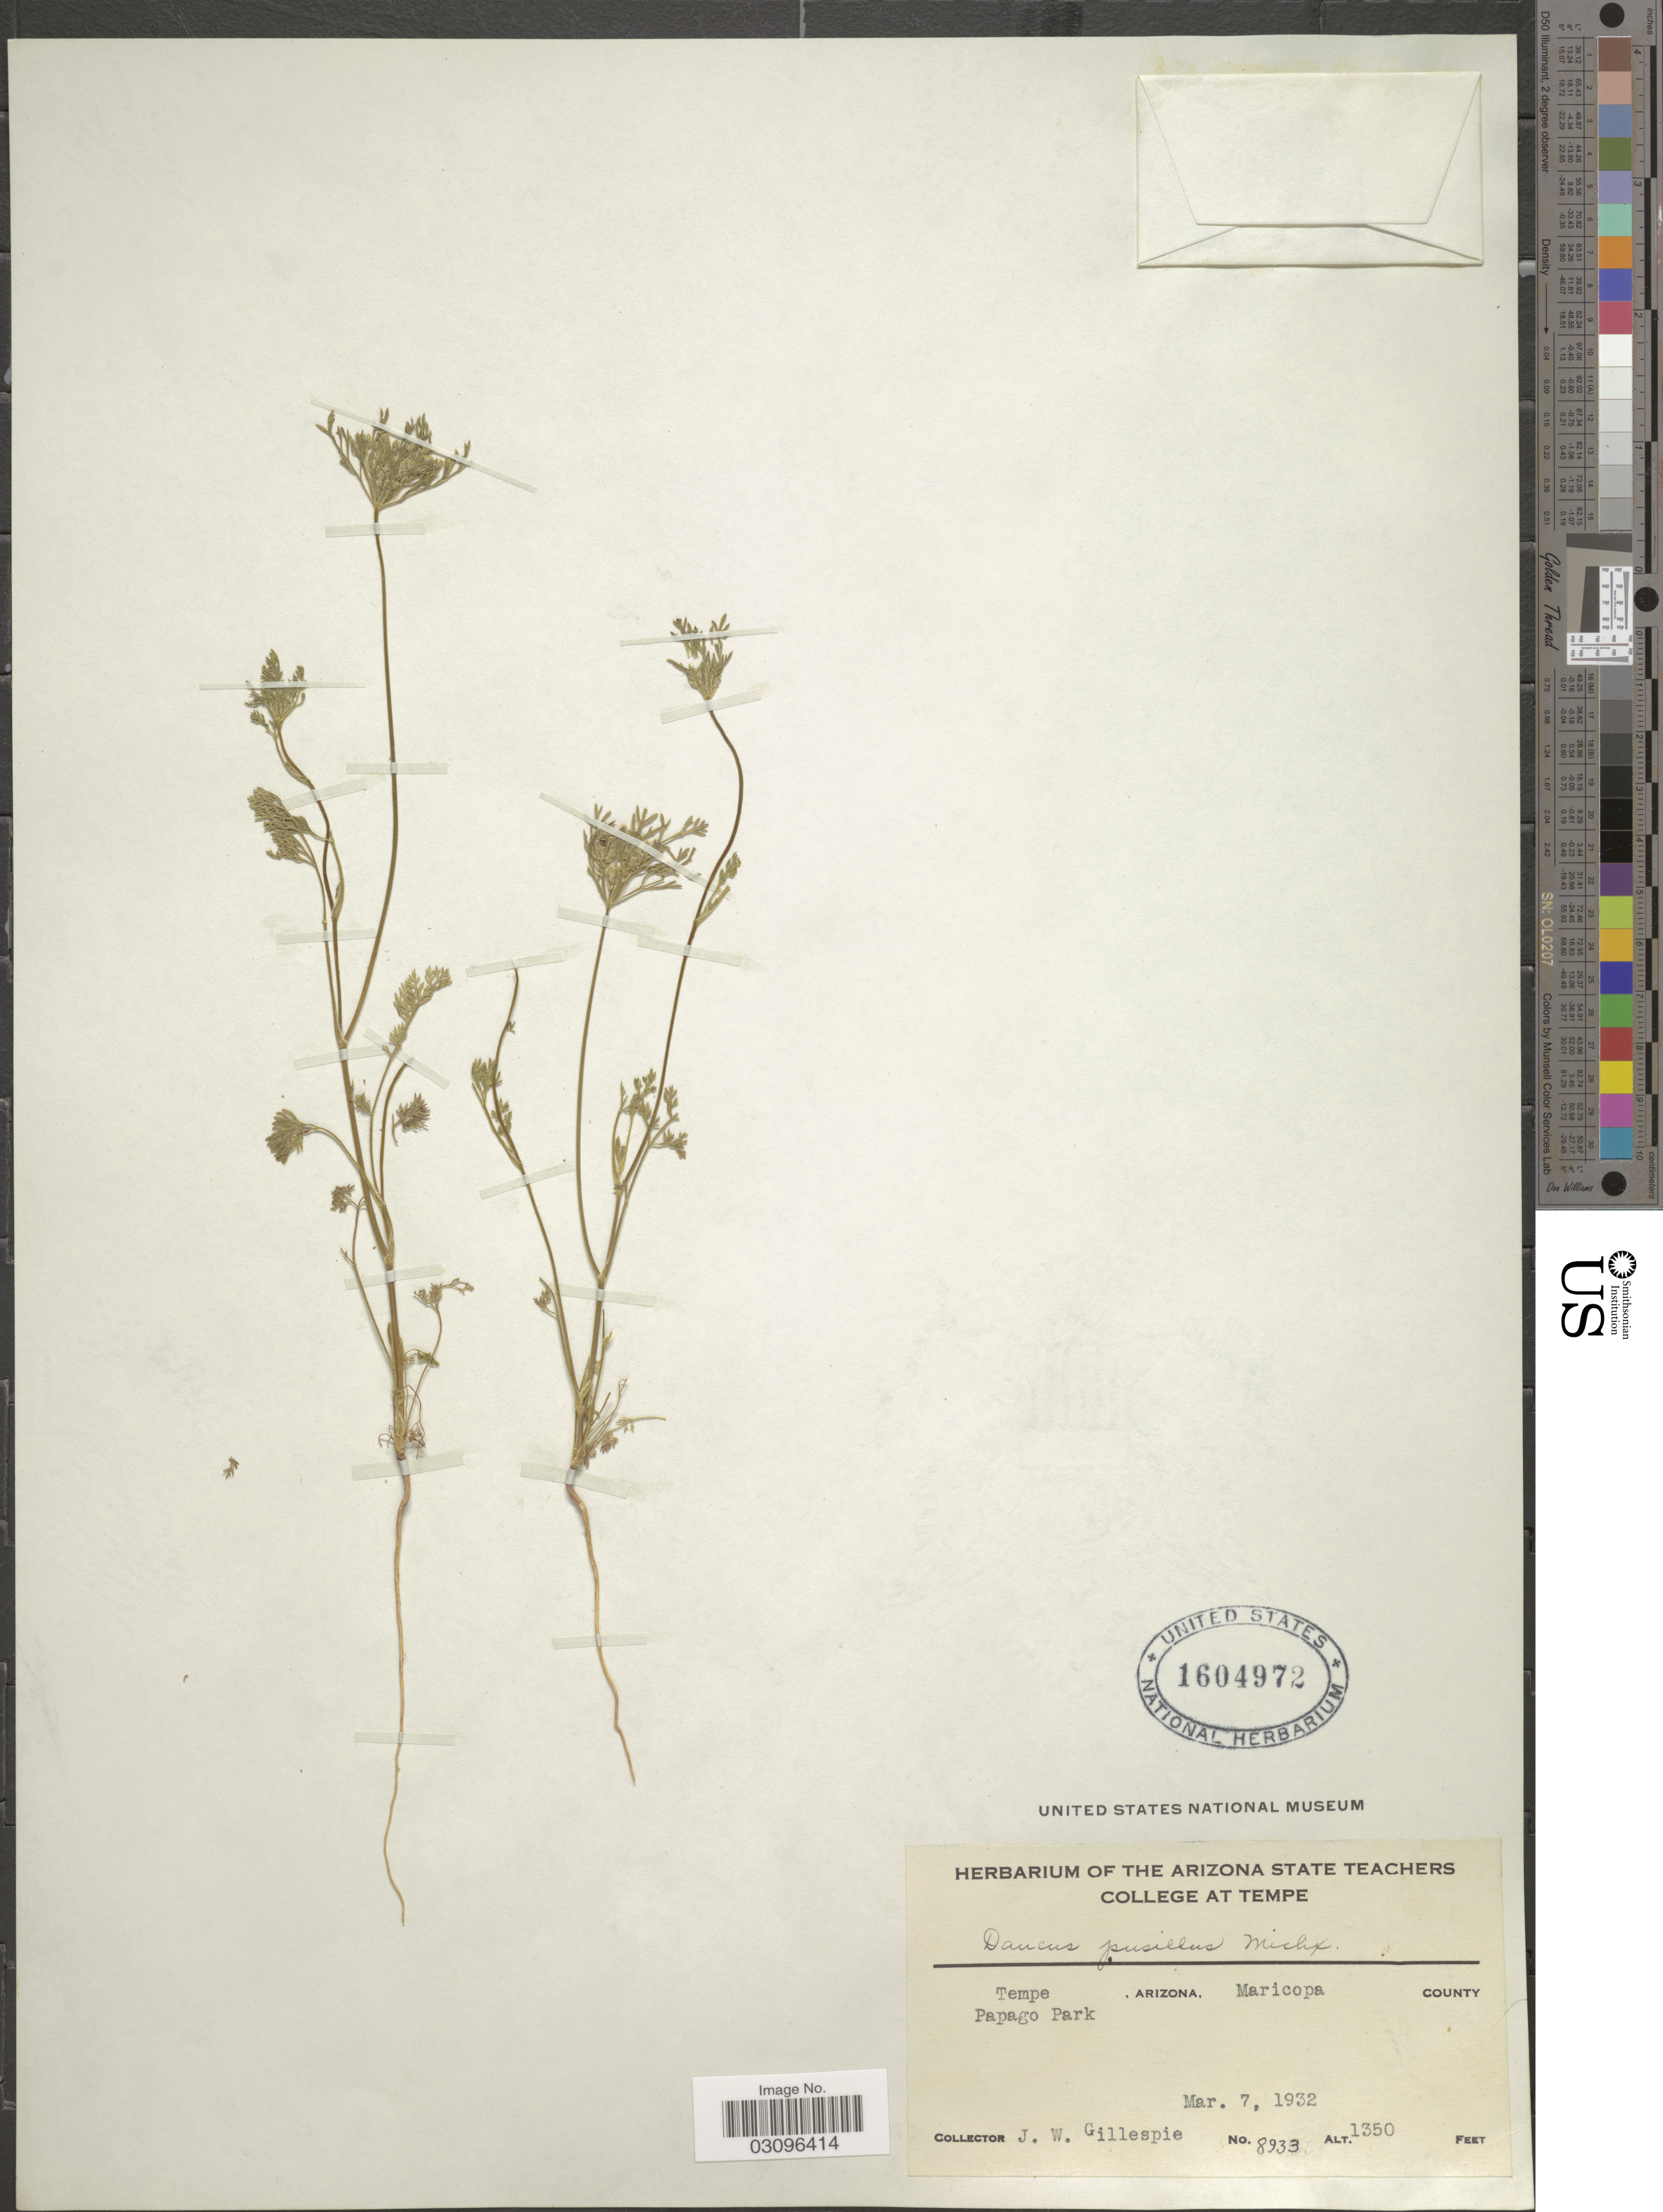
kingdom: Plantae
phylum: Tracheophyta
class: Magnoliopsida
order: Apiales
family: Apiaceae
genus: Daucus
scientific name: Daucus pusillus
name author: Michx.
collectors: J. W. Gillespie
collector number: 8933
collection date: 1932-03-07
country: United States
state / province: Arizona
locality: Tempe Pampago Park. Maricopa County.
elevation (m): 411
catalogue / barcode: US 1604972